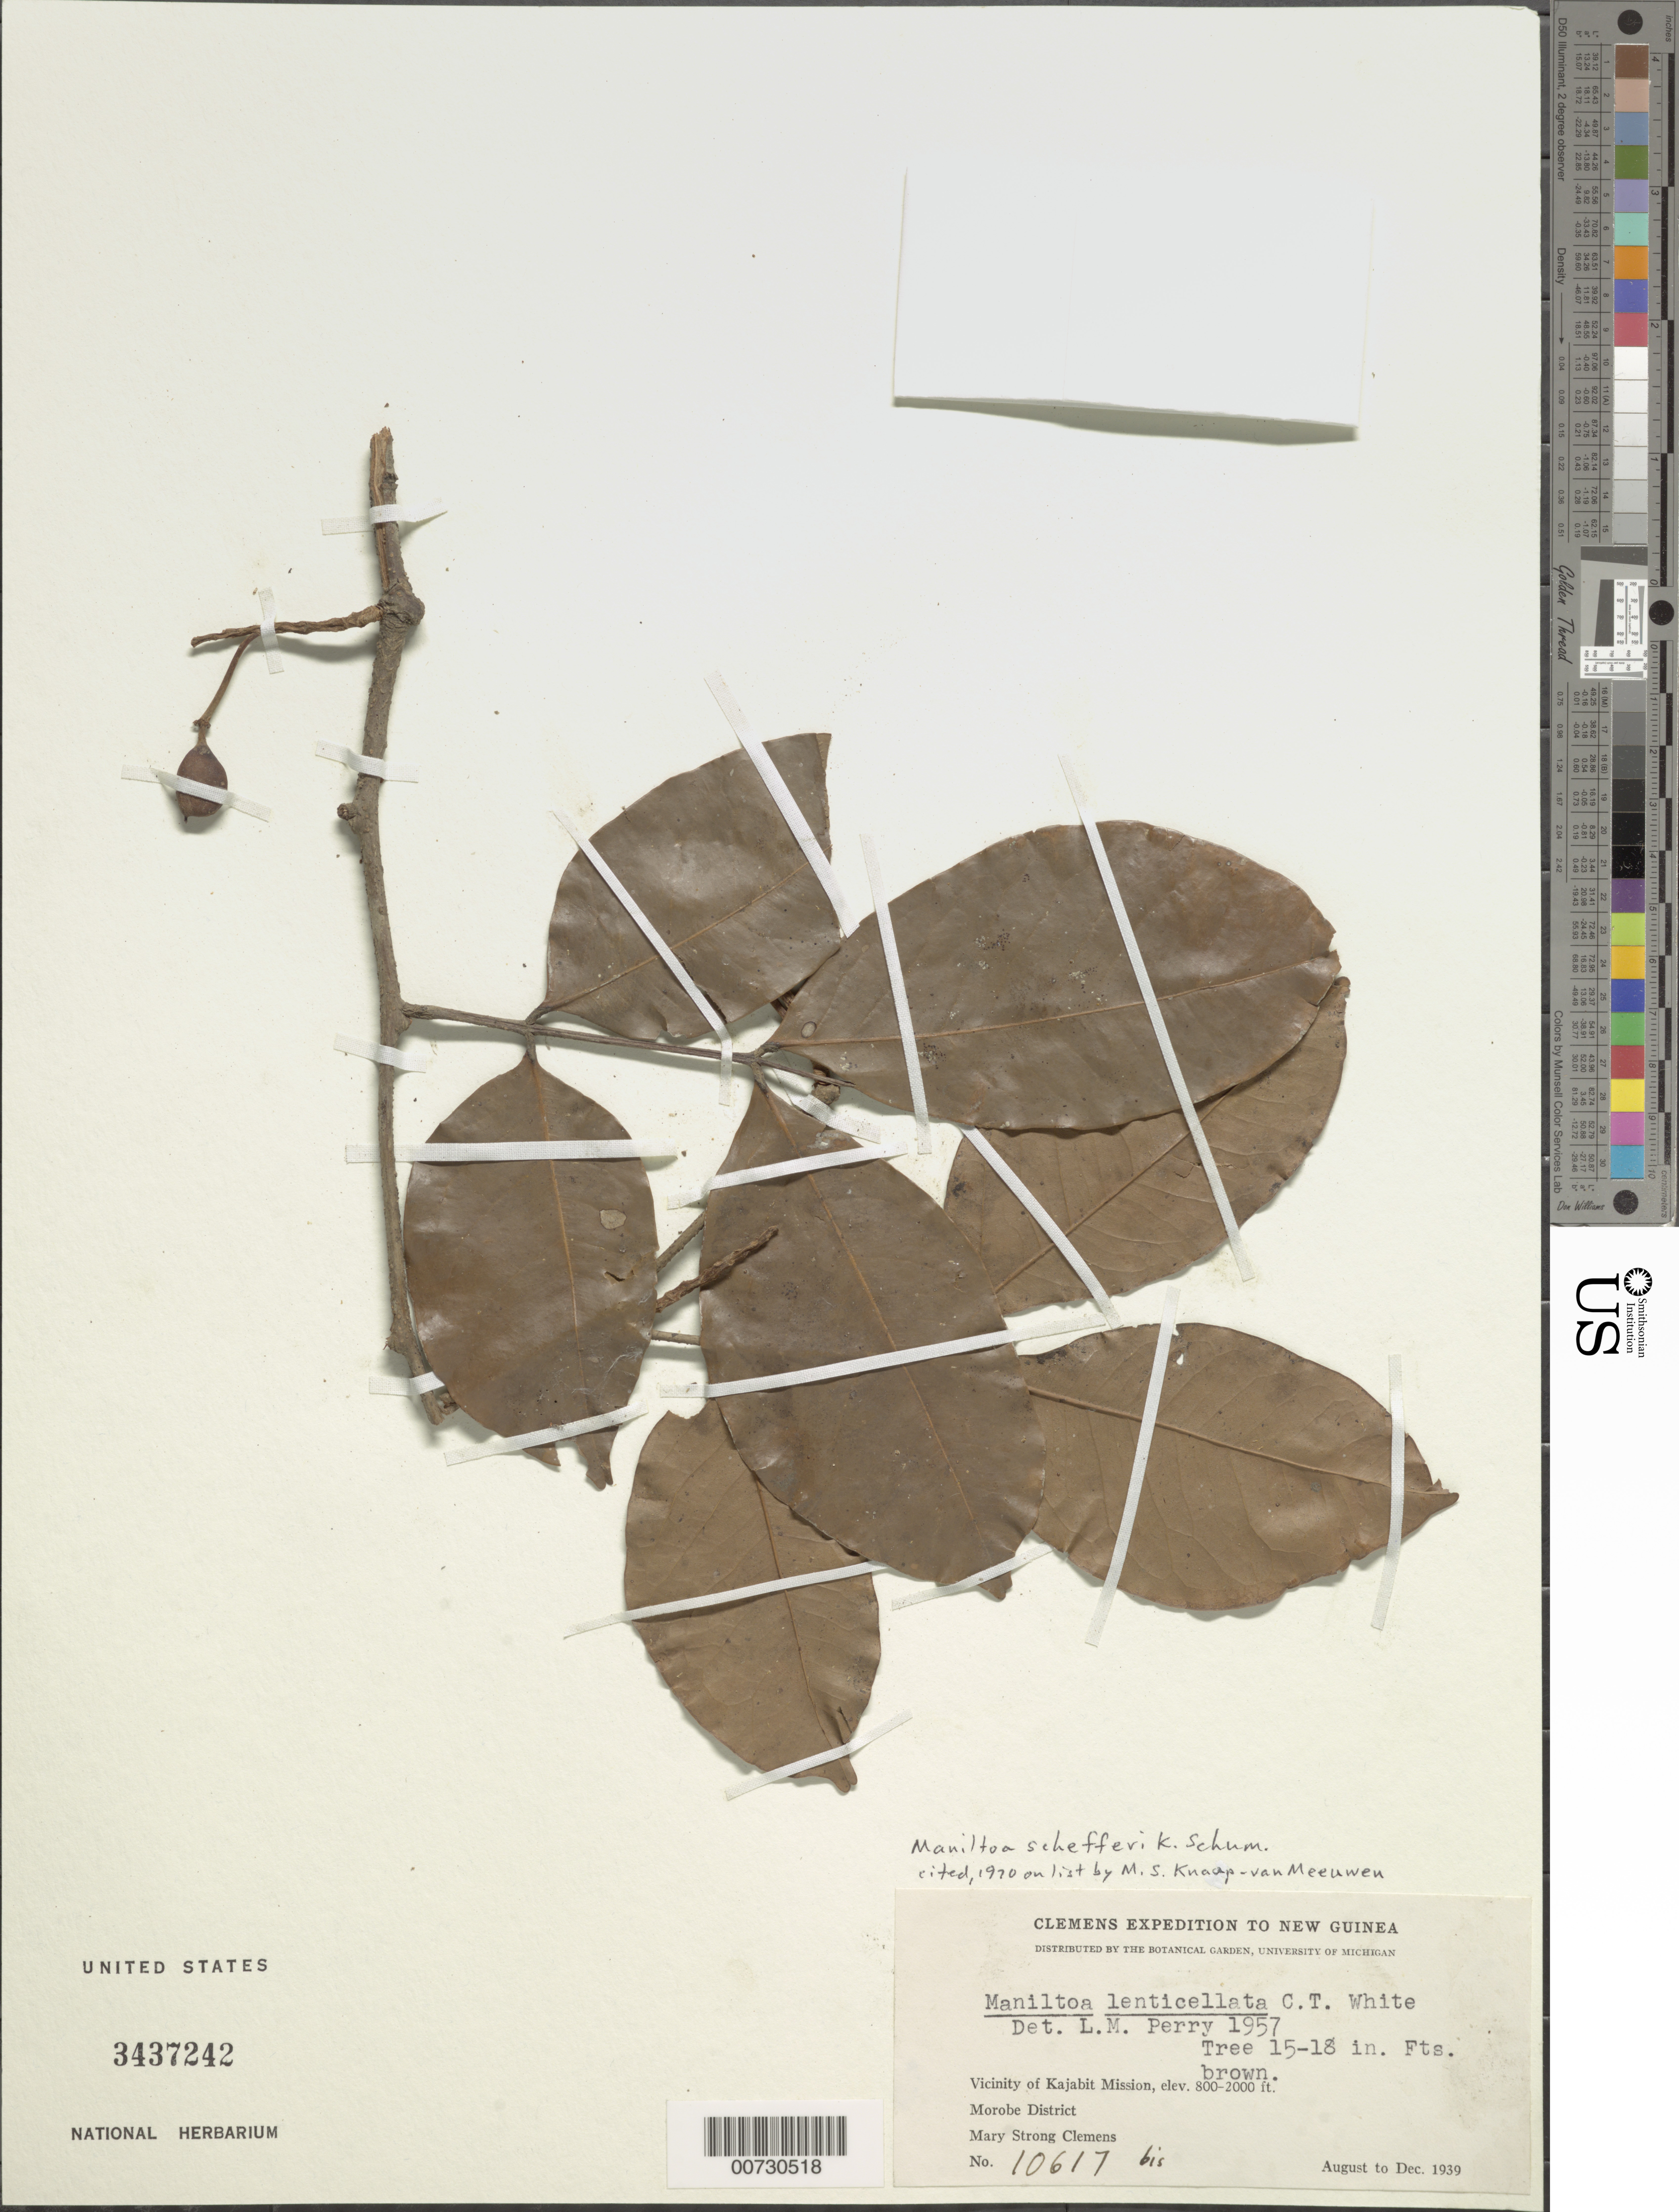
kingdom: Plantae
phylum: Tracheophyta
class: Magnoliopsida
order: Fabales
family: Fabaceae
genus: Maniltoa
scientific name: Maniltoa schefferi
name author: K. Schum. & Hollrung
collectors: M. S. Clemens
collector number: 10617 bis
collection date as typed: Aug 1939 to -- Dec 1939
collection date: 1939-08/1939-12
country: Papua New Guinea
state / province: Morobe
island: New Guinea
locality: Vicinity of Kajabit Mission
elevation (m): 244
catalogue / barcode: US 3437242